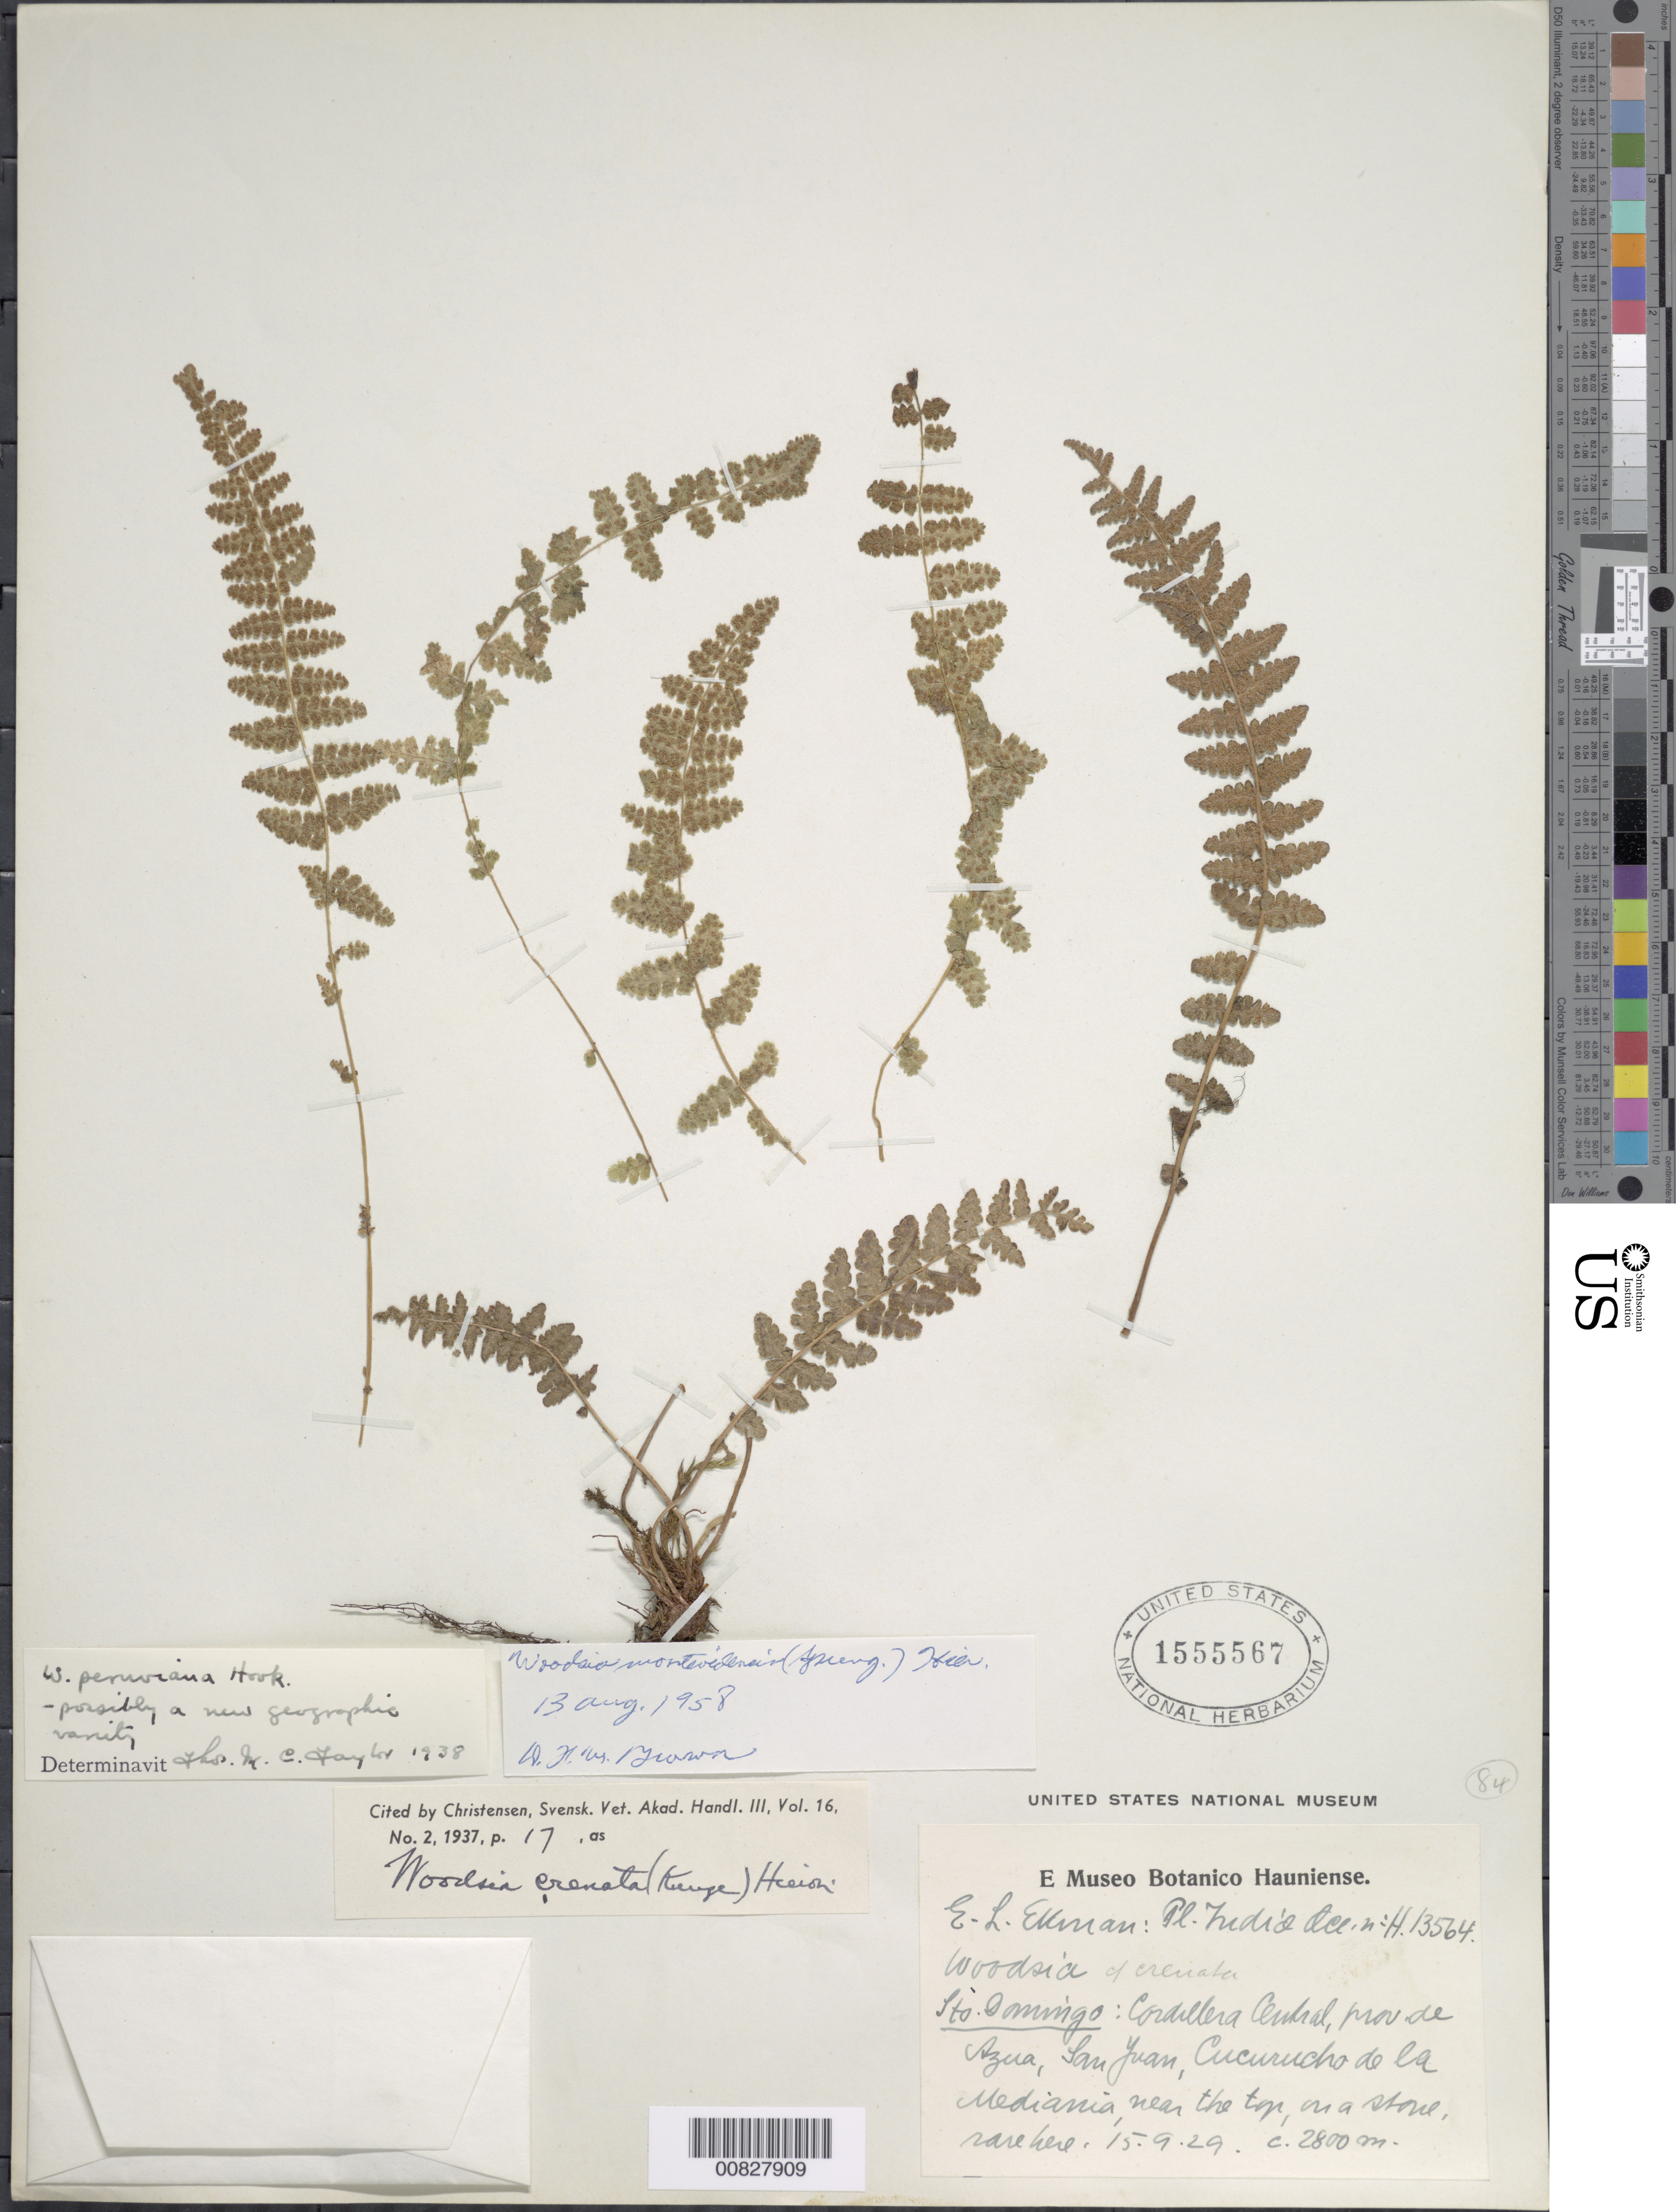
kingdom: Plantae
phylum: Tracheophyta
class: Polypodiopsida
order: Polypodiales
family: Woodsiaceae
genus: Woodsia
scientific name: Woodsia montevidensis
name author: (Spreng.) Hieron.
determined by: Brown, D.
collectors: E. L. Ekman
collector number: H 13564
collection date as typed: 15 Sep 1929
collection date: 1929-09-15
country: Dominican Republic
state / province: Azua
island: Hispaniola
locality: Cordillera Central, San Juan, Cucurucho de la Mediania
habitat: On a stone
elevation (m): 2800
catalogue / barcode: US 1555567